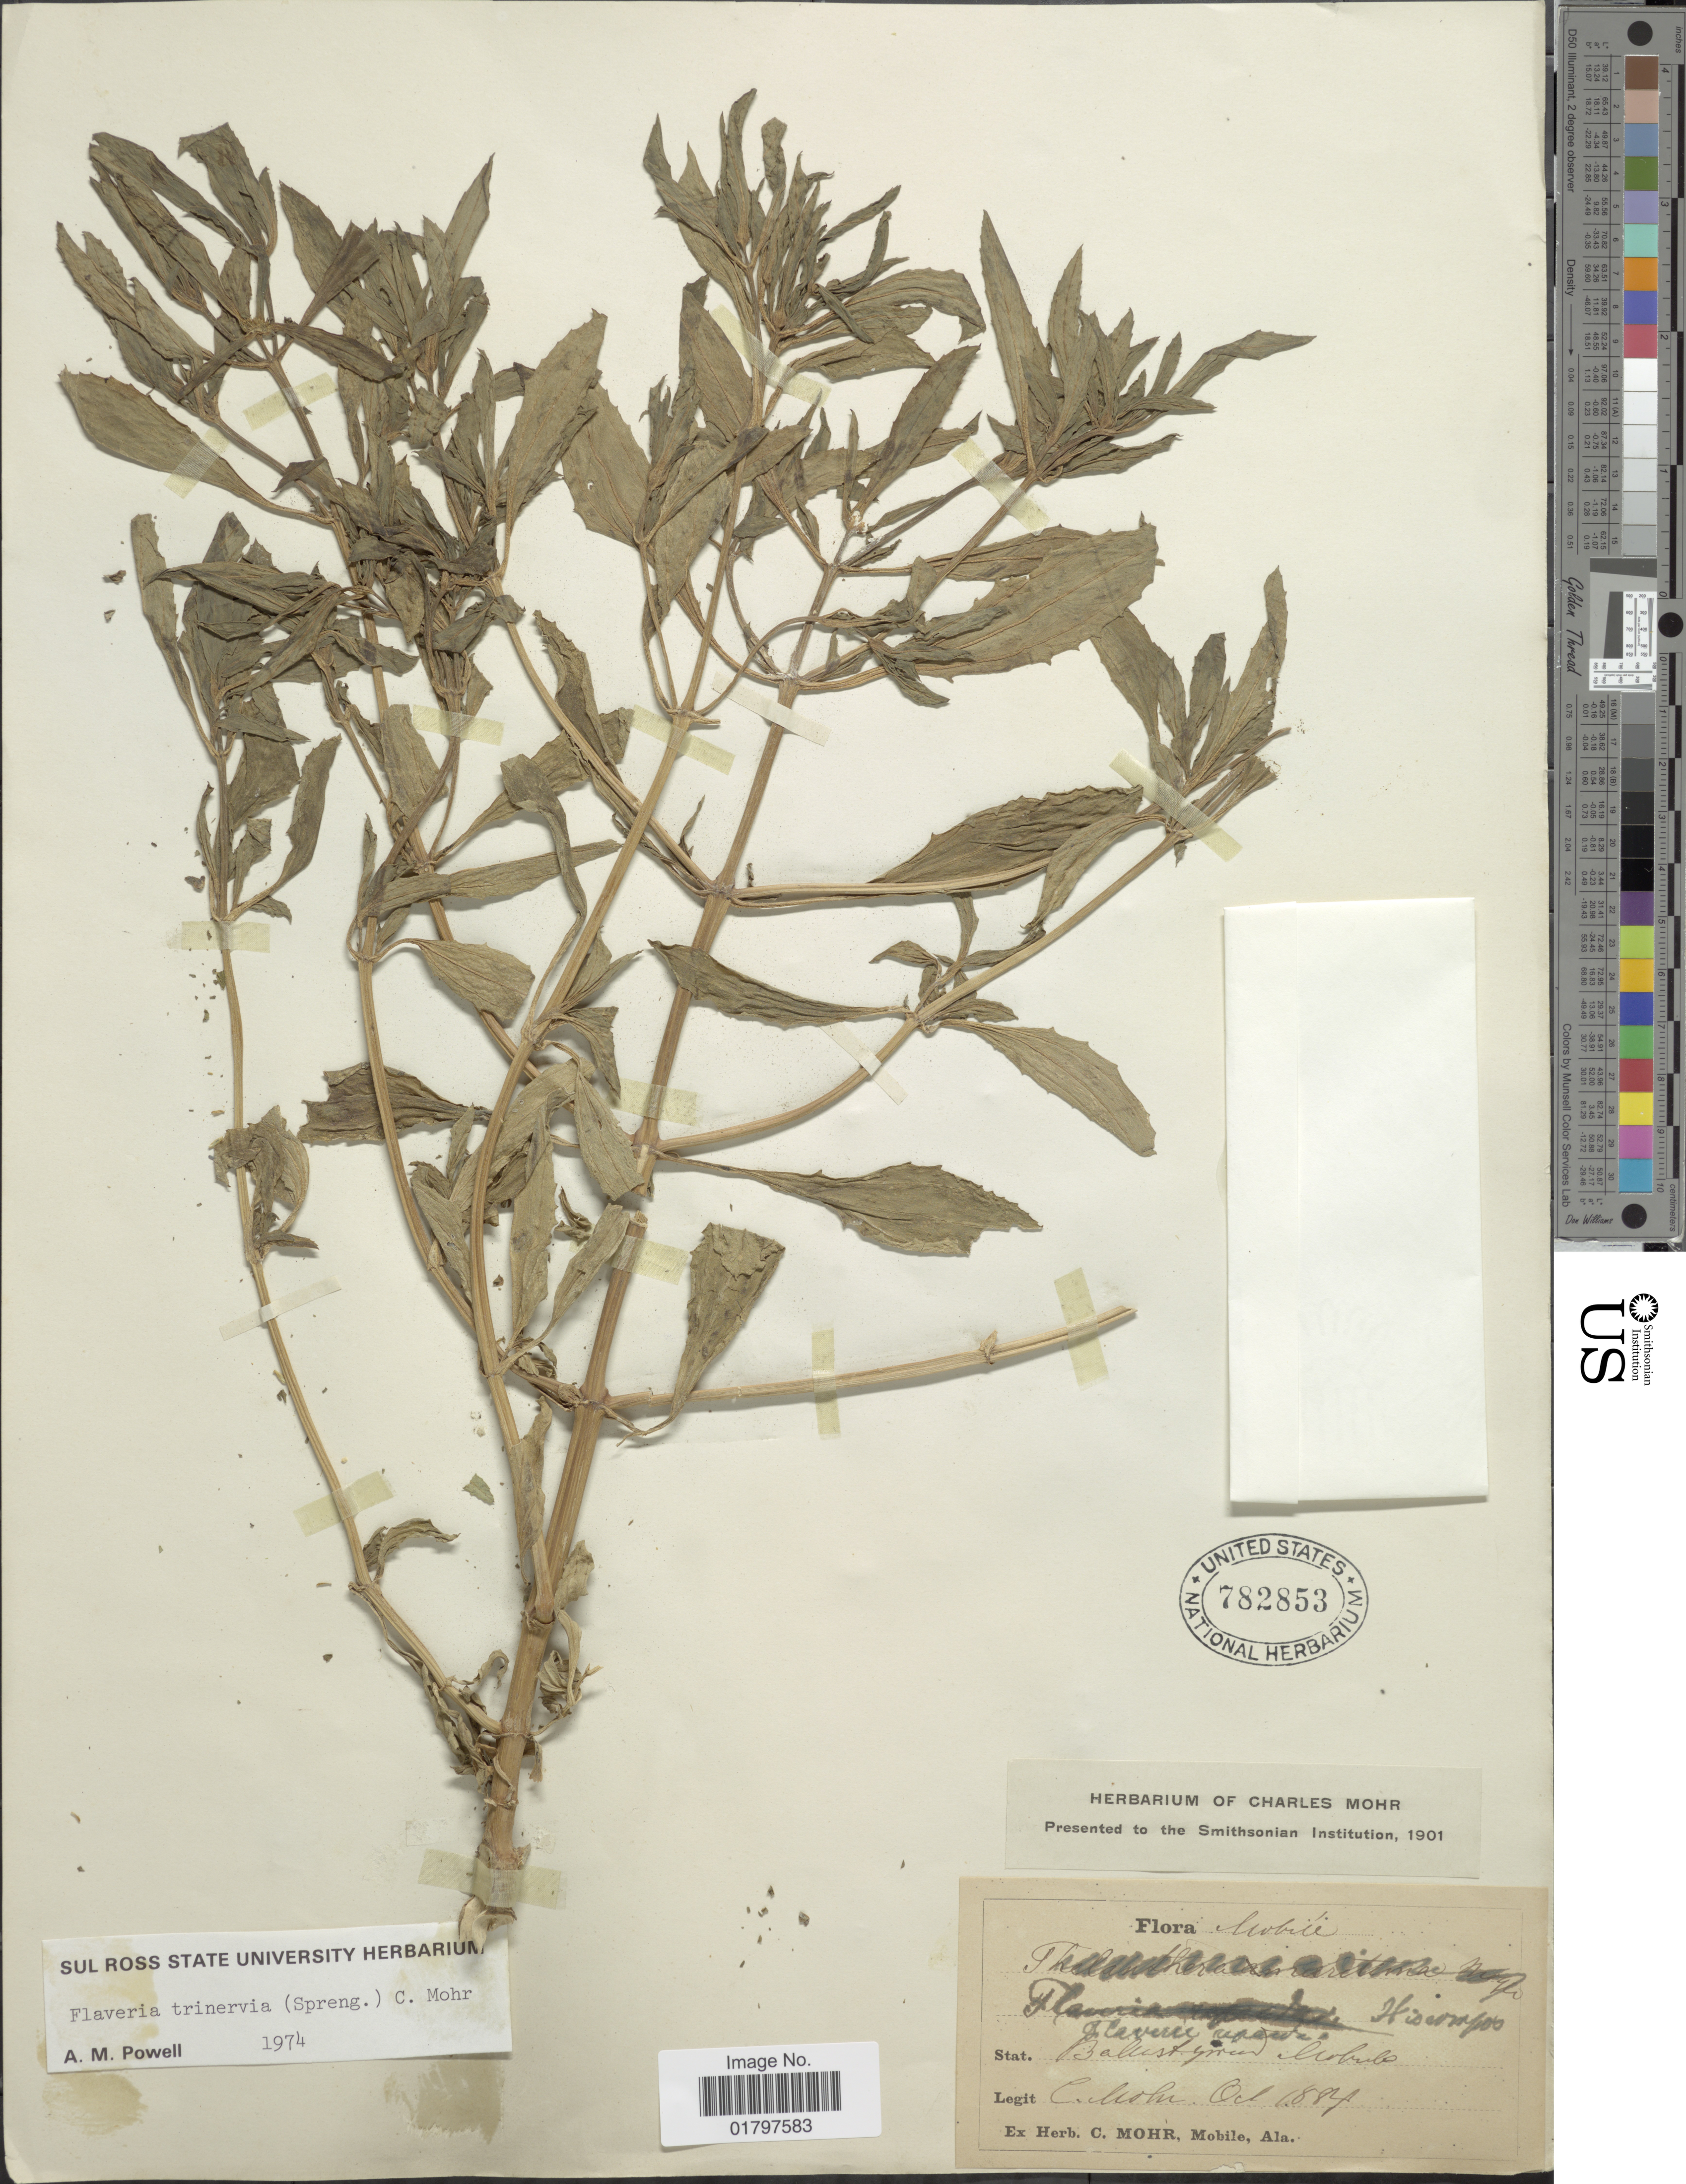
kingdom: Plantae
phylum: Tracheophyta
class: Magnoliopsida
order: Asterales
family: Asteraceae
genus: Flaveria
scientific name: Flaveria trinervia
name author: (Spreng.) C. Mohr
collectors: C. T. Mohr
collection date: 1884-10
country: United States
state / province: Alabama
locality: Ballast ground, Mobile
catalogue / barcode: US 782853